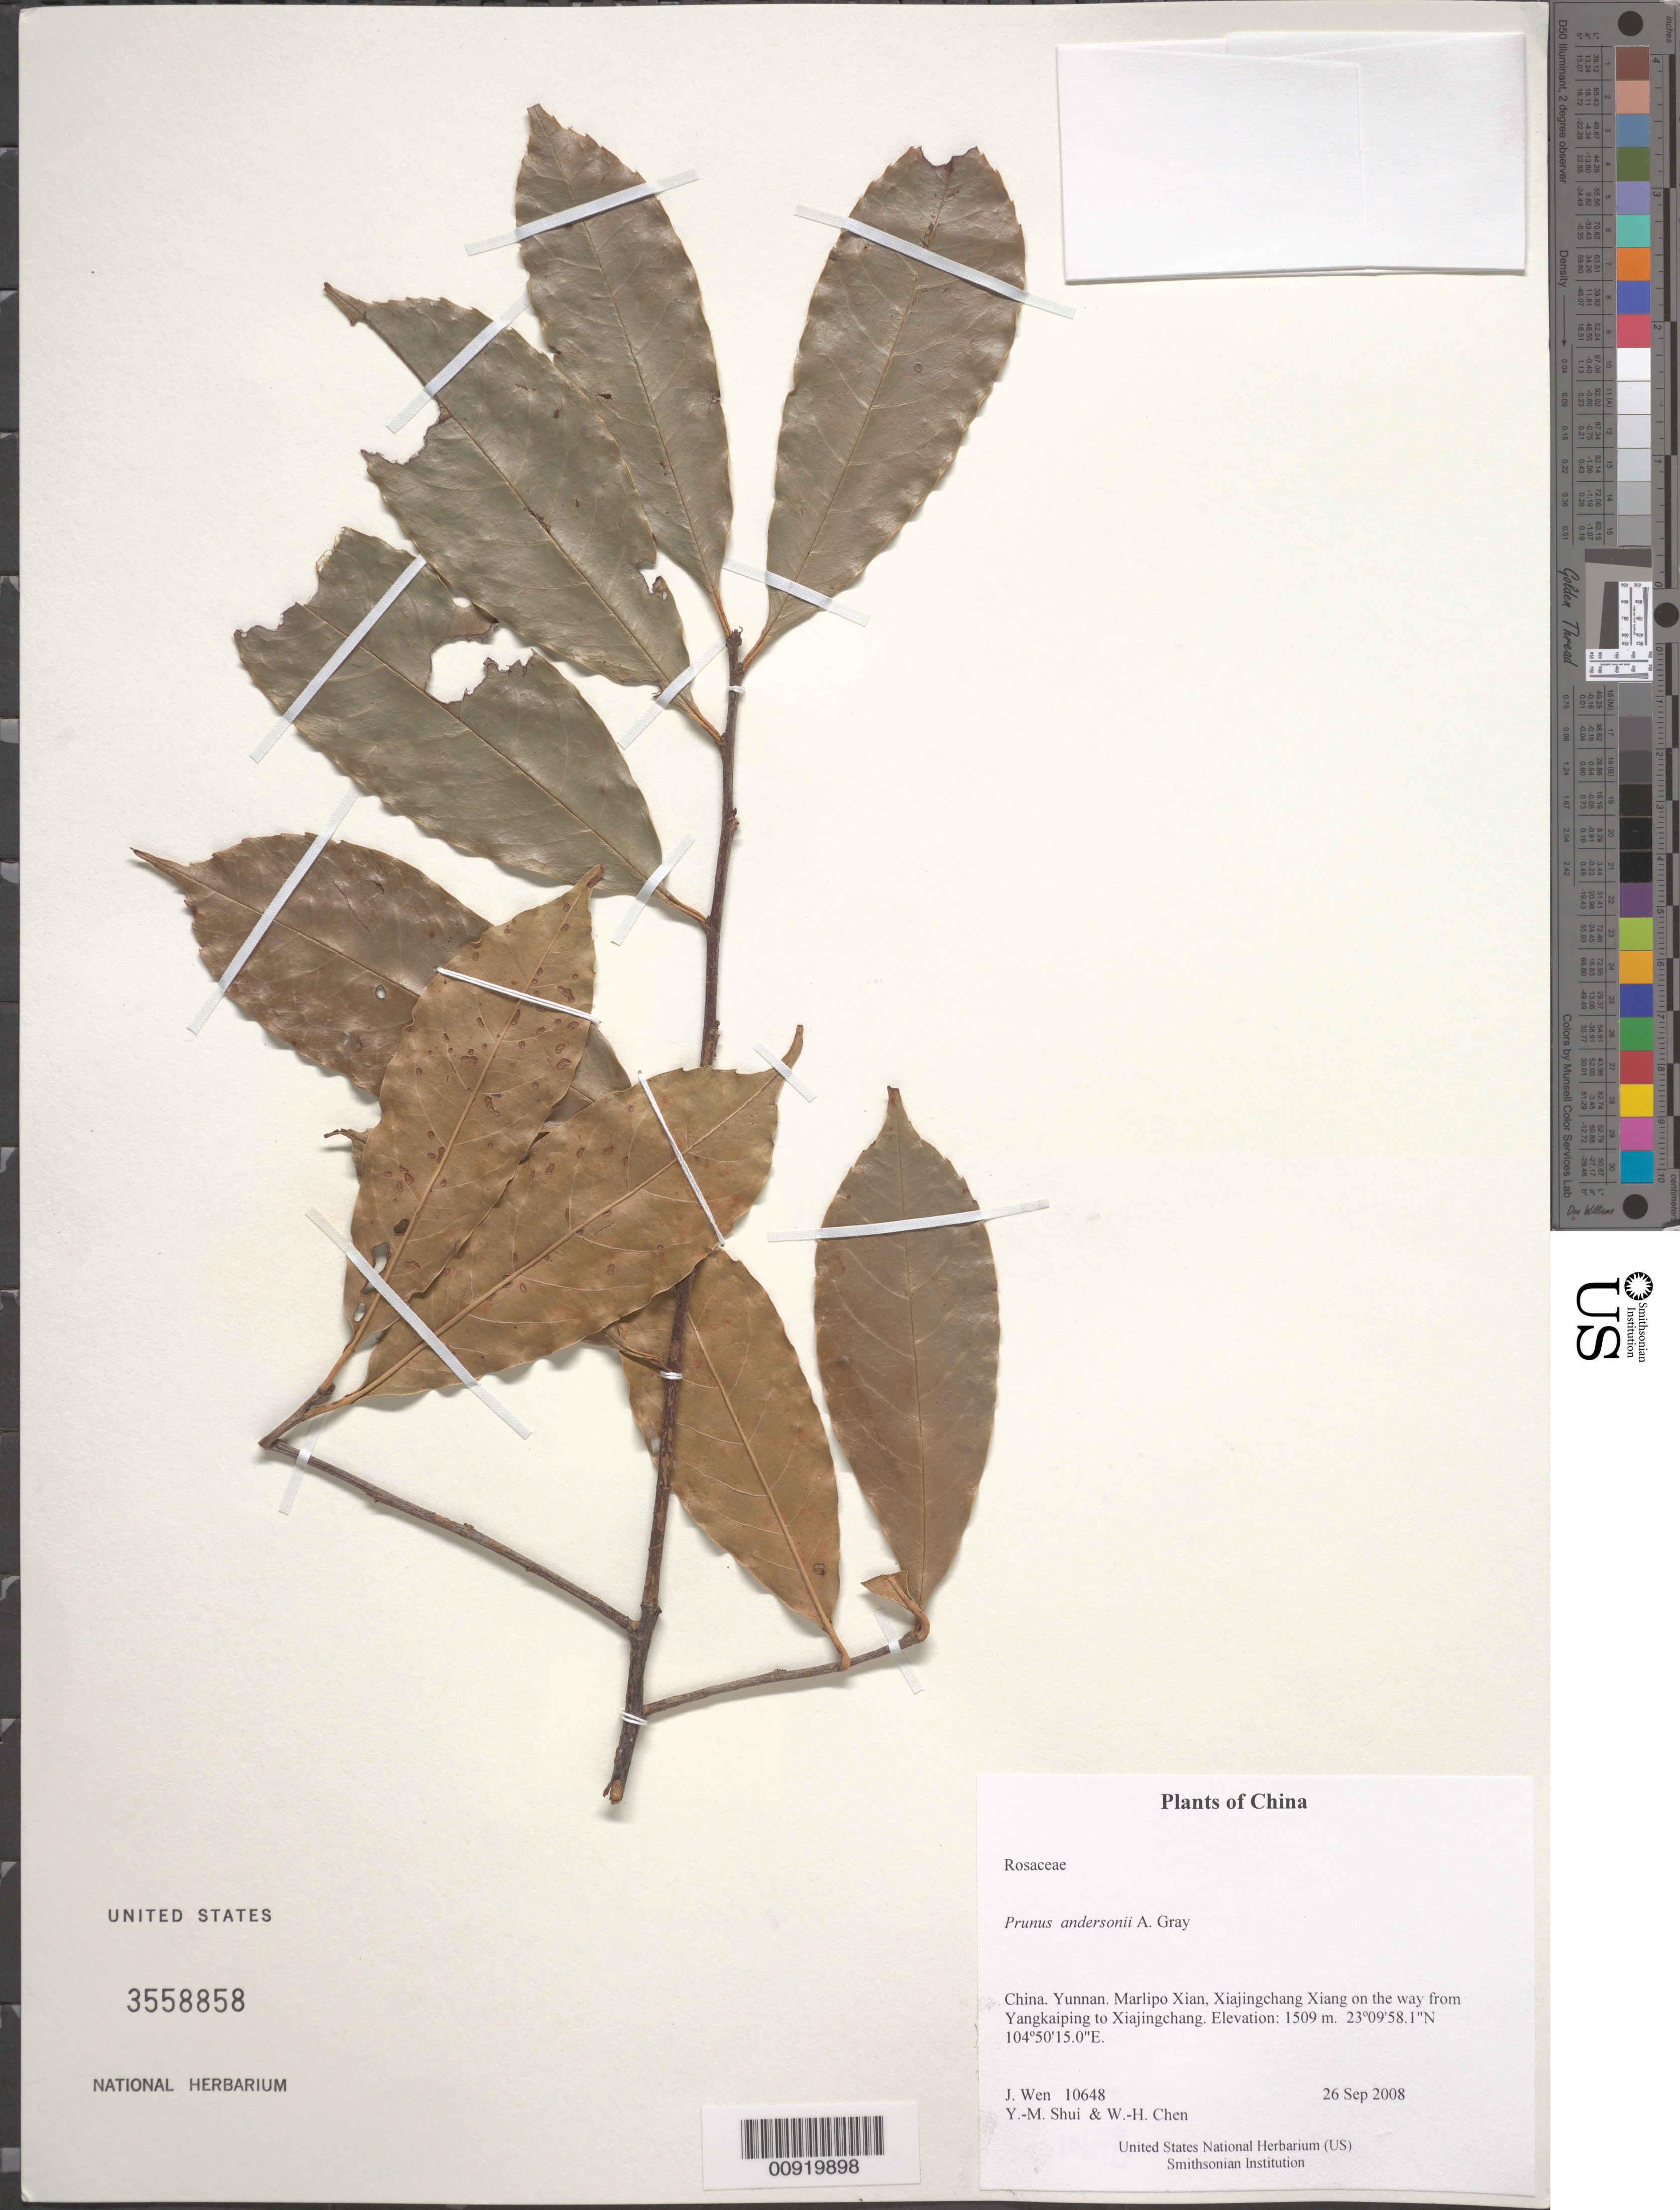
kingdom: Plantae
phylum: Tracheophyta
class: Magnoliopsida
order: Rosales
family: Rosaceae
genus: Prunus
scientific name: Prunus andersonii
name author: A. Gray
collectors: J. Wen, Y. Shui & W. Chen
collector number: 10648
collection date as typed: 26 Sep 2008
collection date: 2008-09-26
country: China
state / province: Yunnan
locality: Marlipo Xian, Xiajingchang Xiang on the way from Yangkaiping to Xiajingchang.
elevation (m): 1509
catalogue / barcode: US 3558858